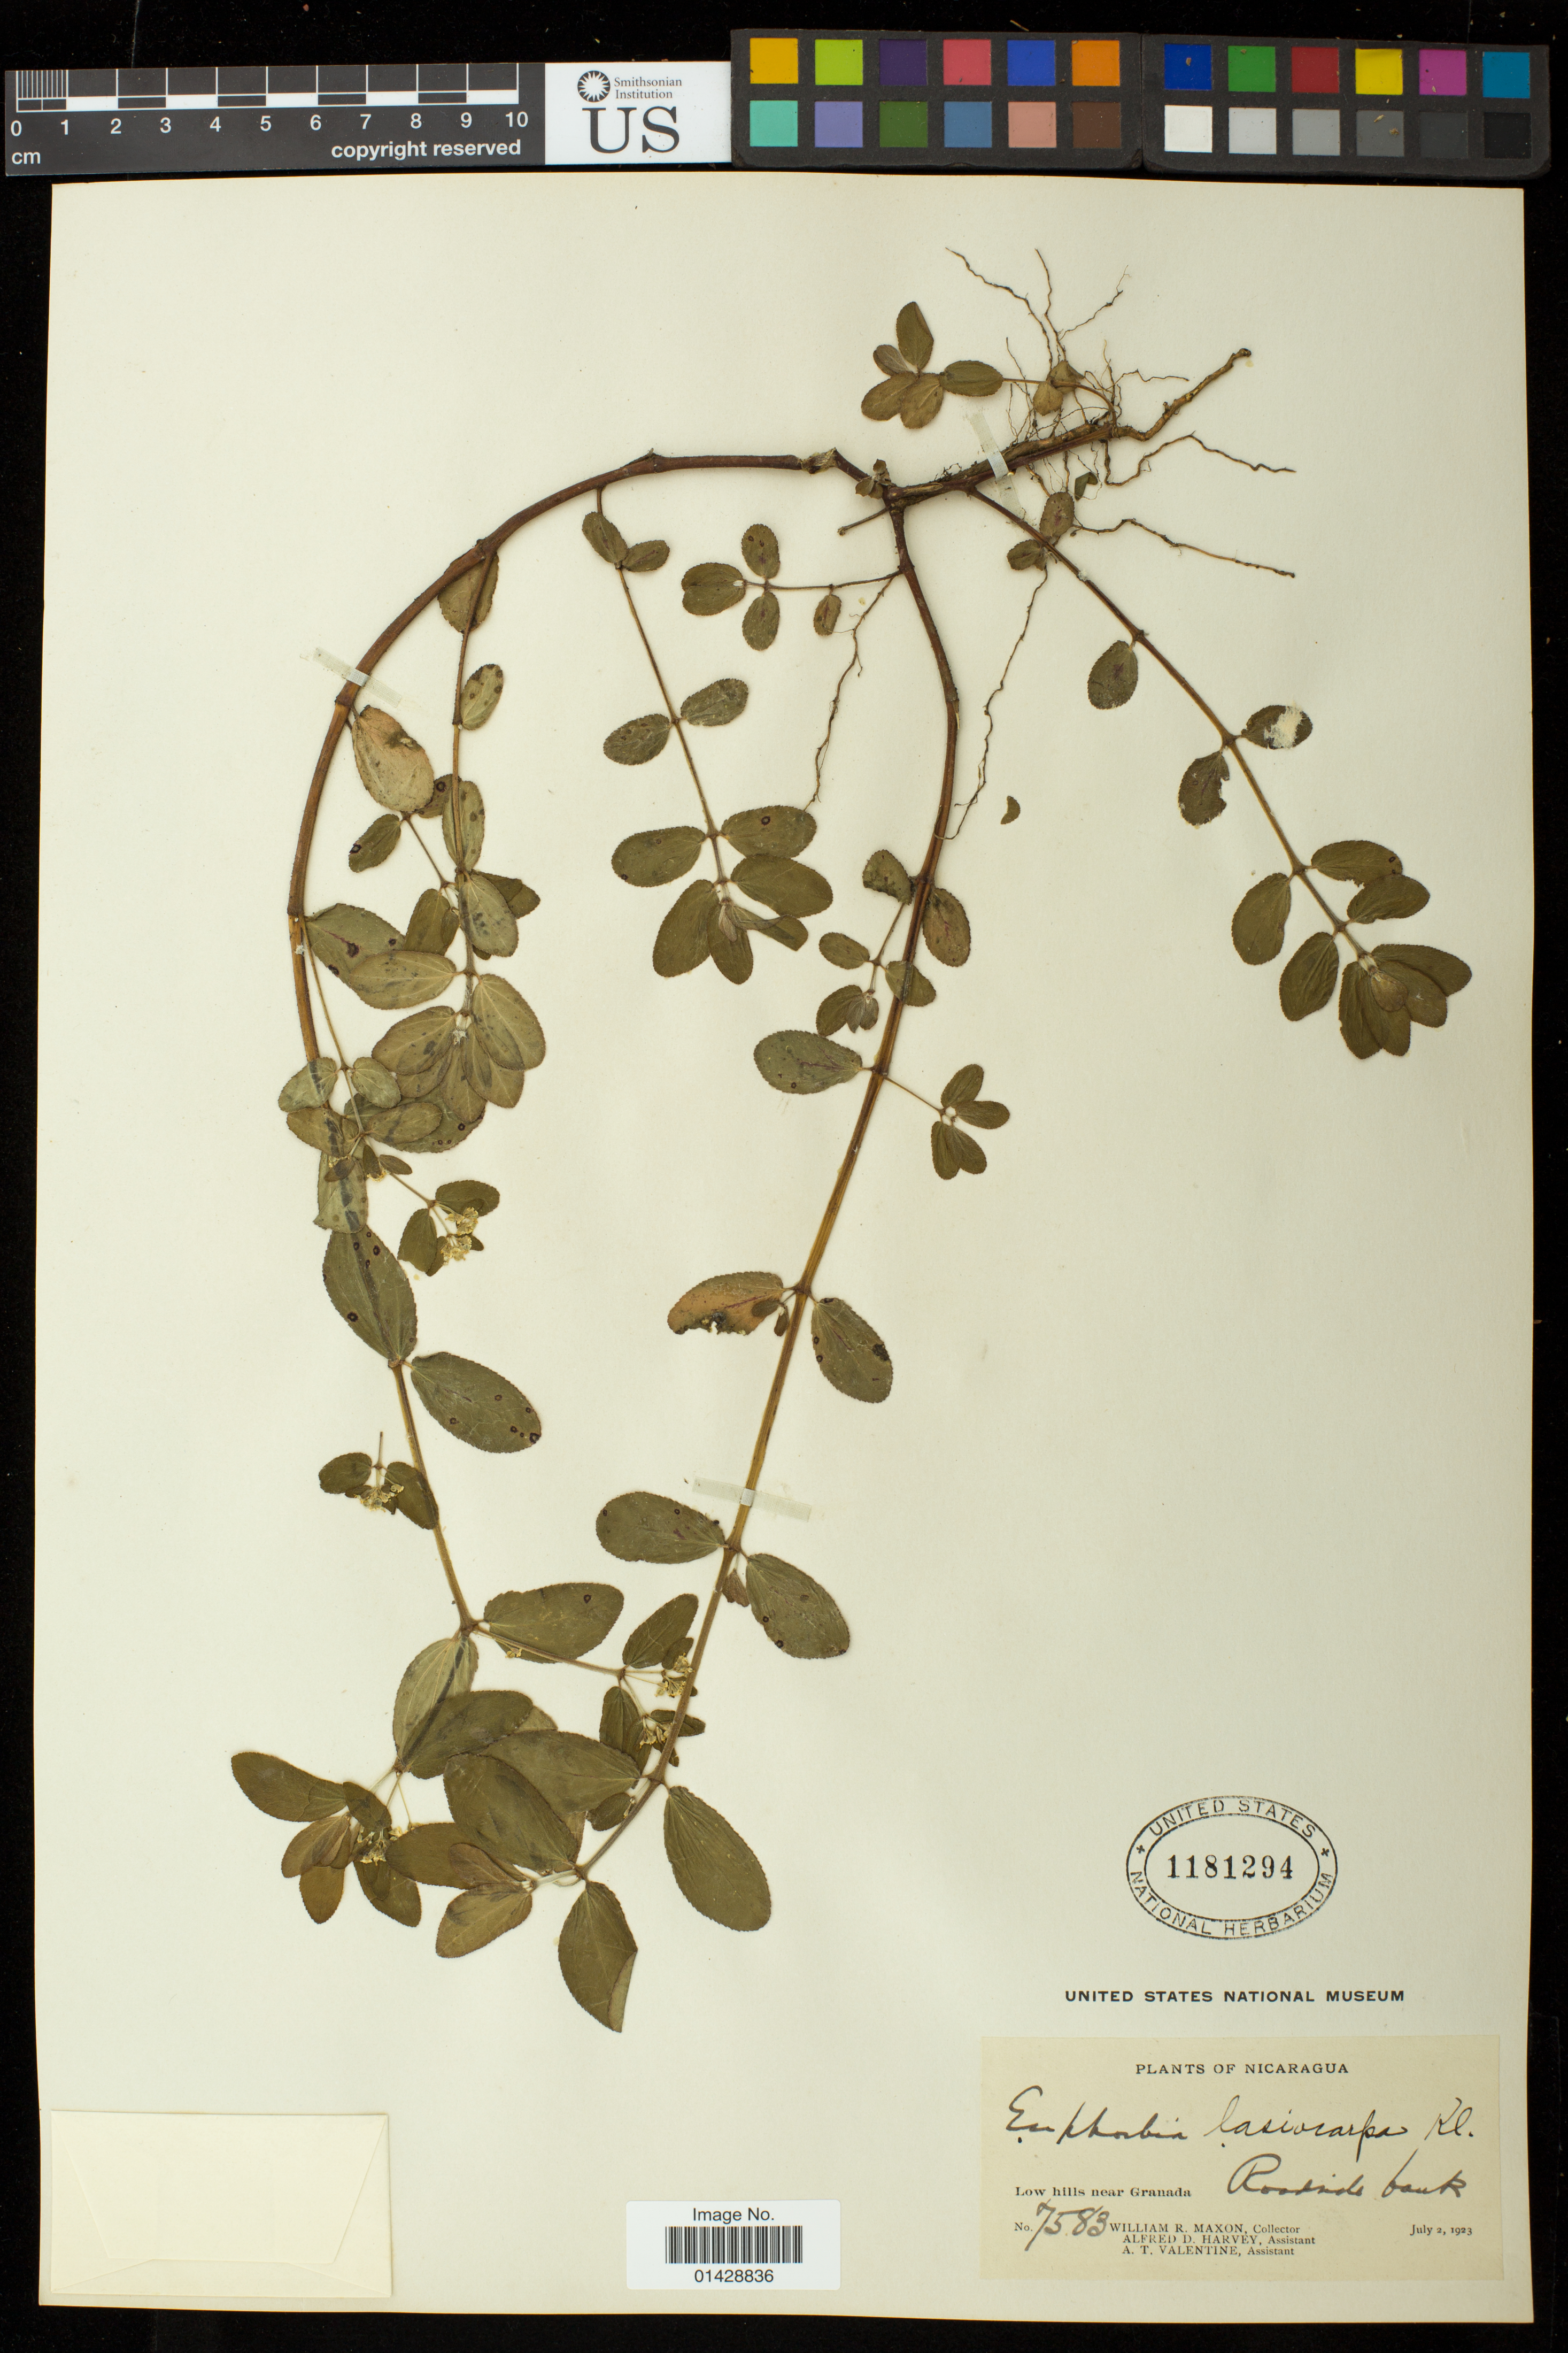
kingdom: Plantae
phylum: Tracheophyta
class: Magnoliopsida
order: Malpighiales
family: Euphorbiaceae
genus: Euphorbia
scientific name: Euphorbia lasiocarpa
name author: Klotzsch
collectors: W. R. Maxon, A. D. Harvey & A. Valentine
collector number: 7583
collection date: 1923-07-02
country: Nicaragua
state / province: Granada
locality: Low hills near Granada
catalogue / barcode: US 1181294